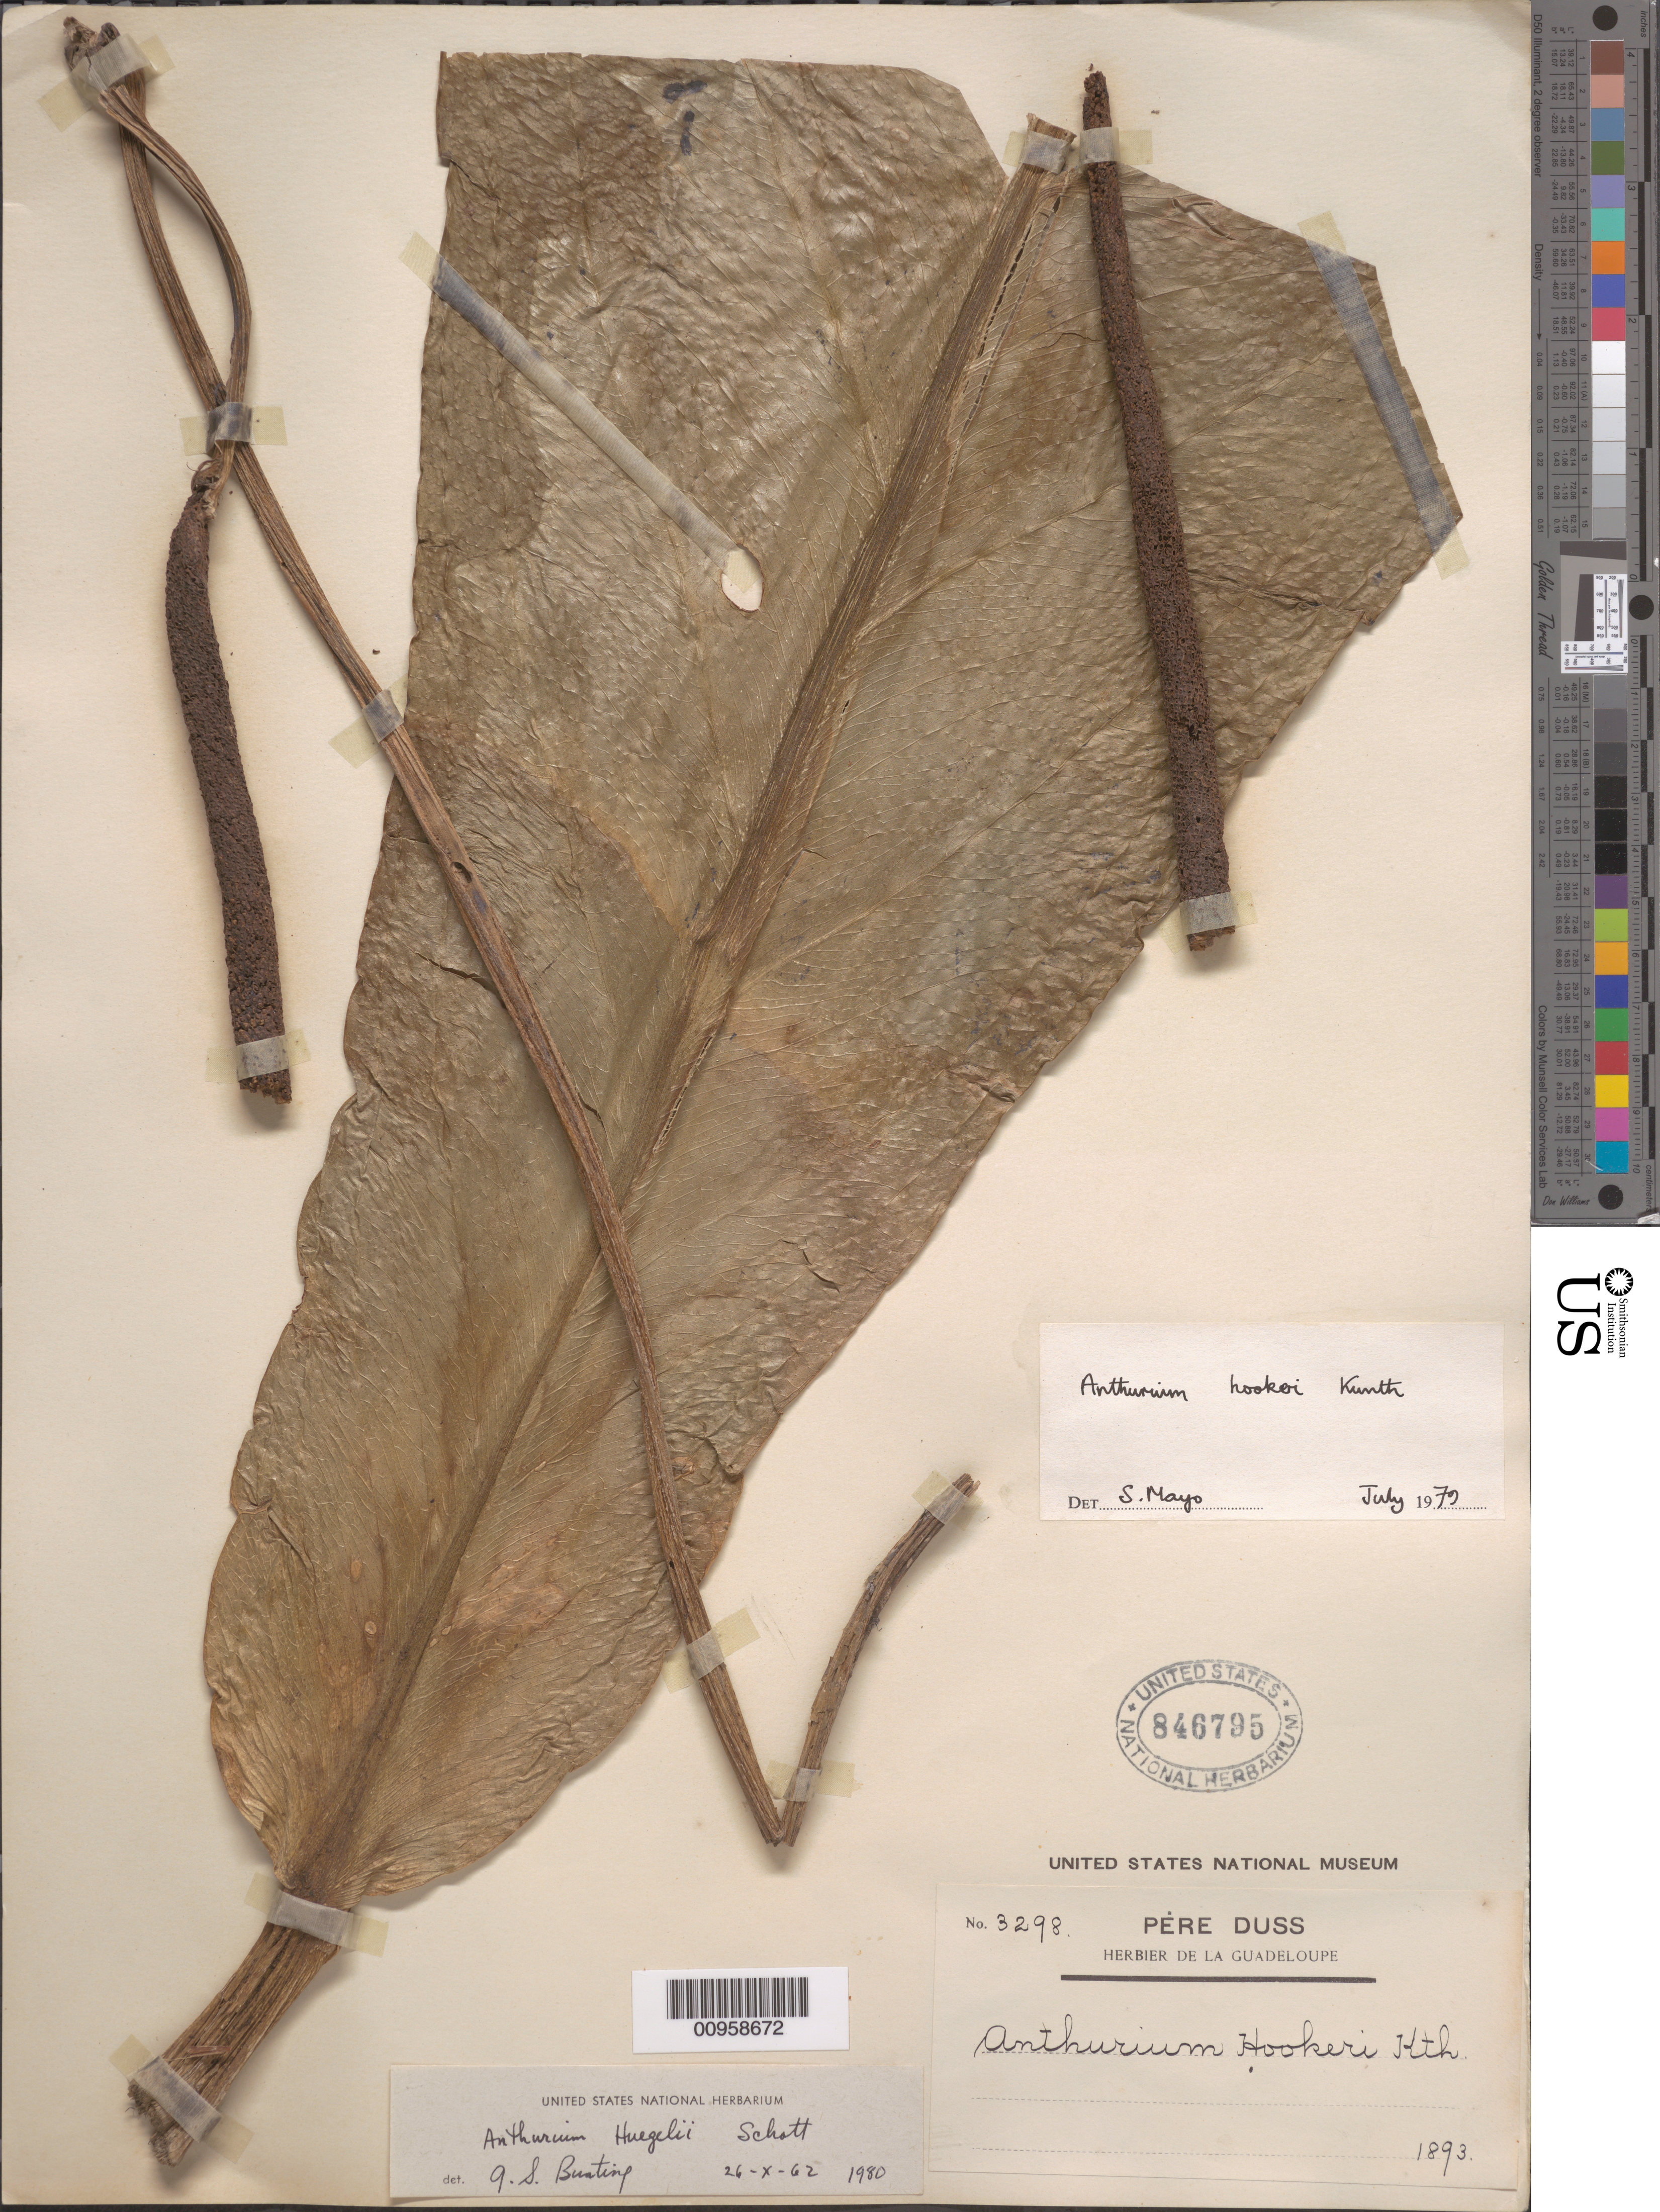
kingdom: Plantae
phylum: Tracheophyta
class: Liliopsida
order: Alismatales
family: Araceae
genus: Anthurium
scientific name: Anthurium hookeri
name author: Kunth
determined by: Bunting, G. S.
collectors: Père Duss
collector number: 3298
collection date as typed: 1893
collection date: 1893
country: Guadeloupe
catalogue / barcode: US 846795